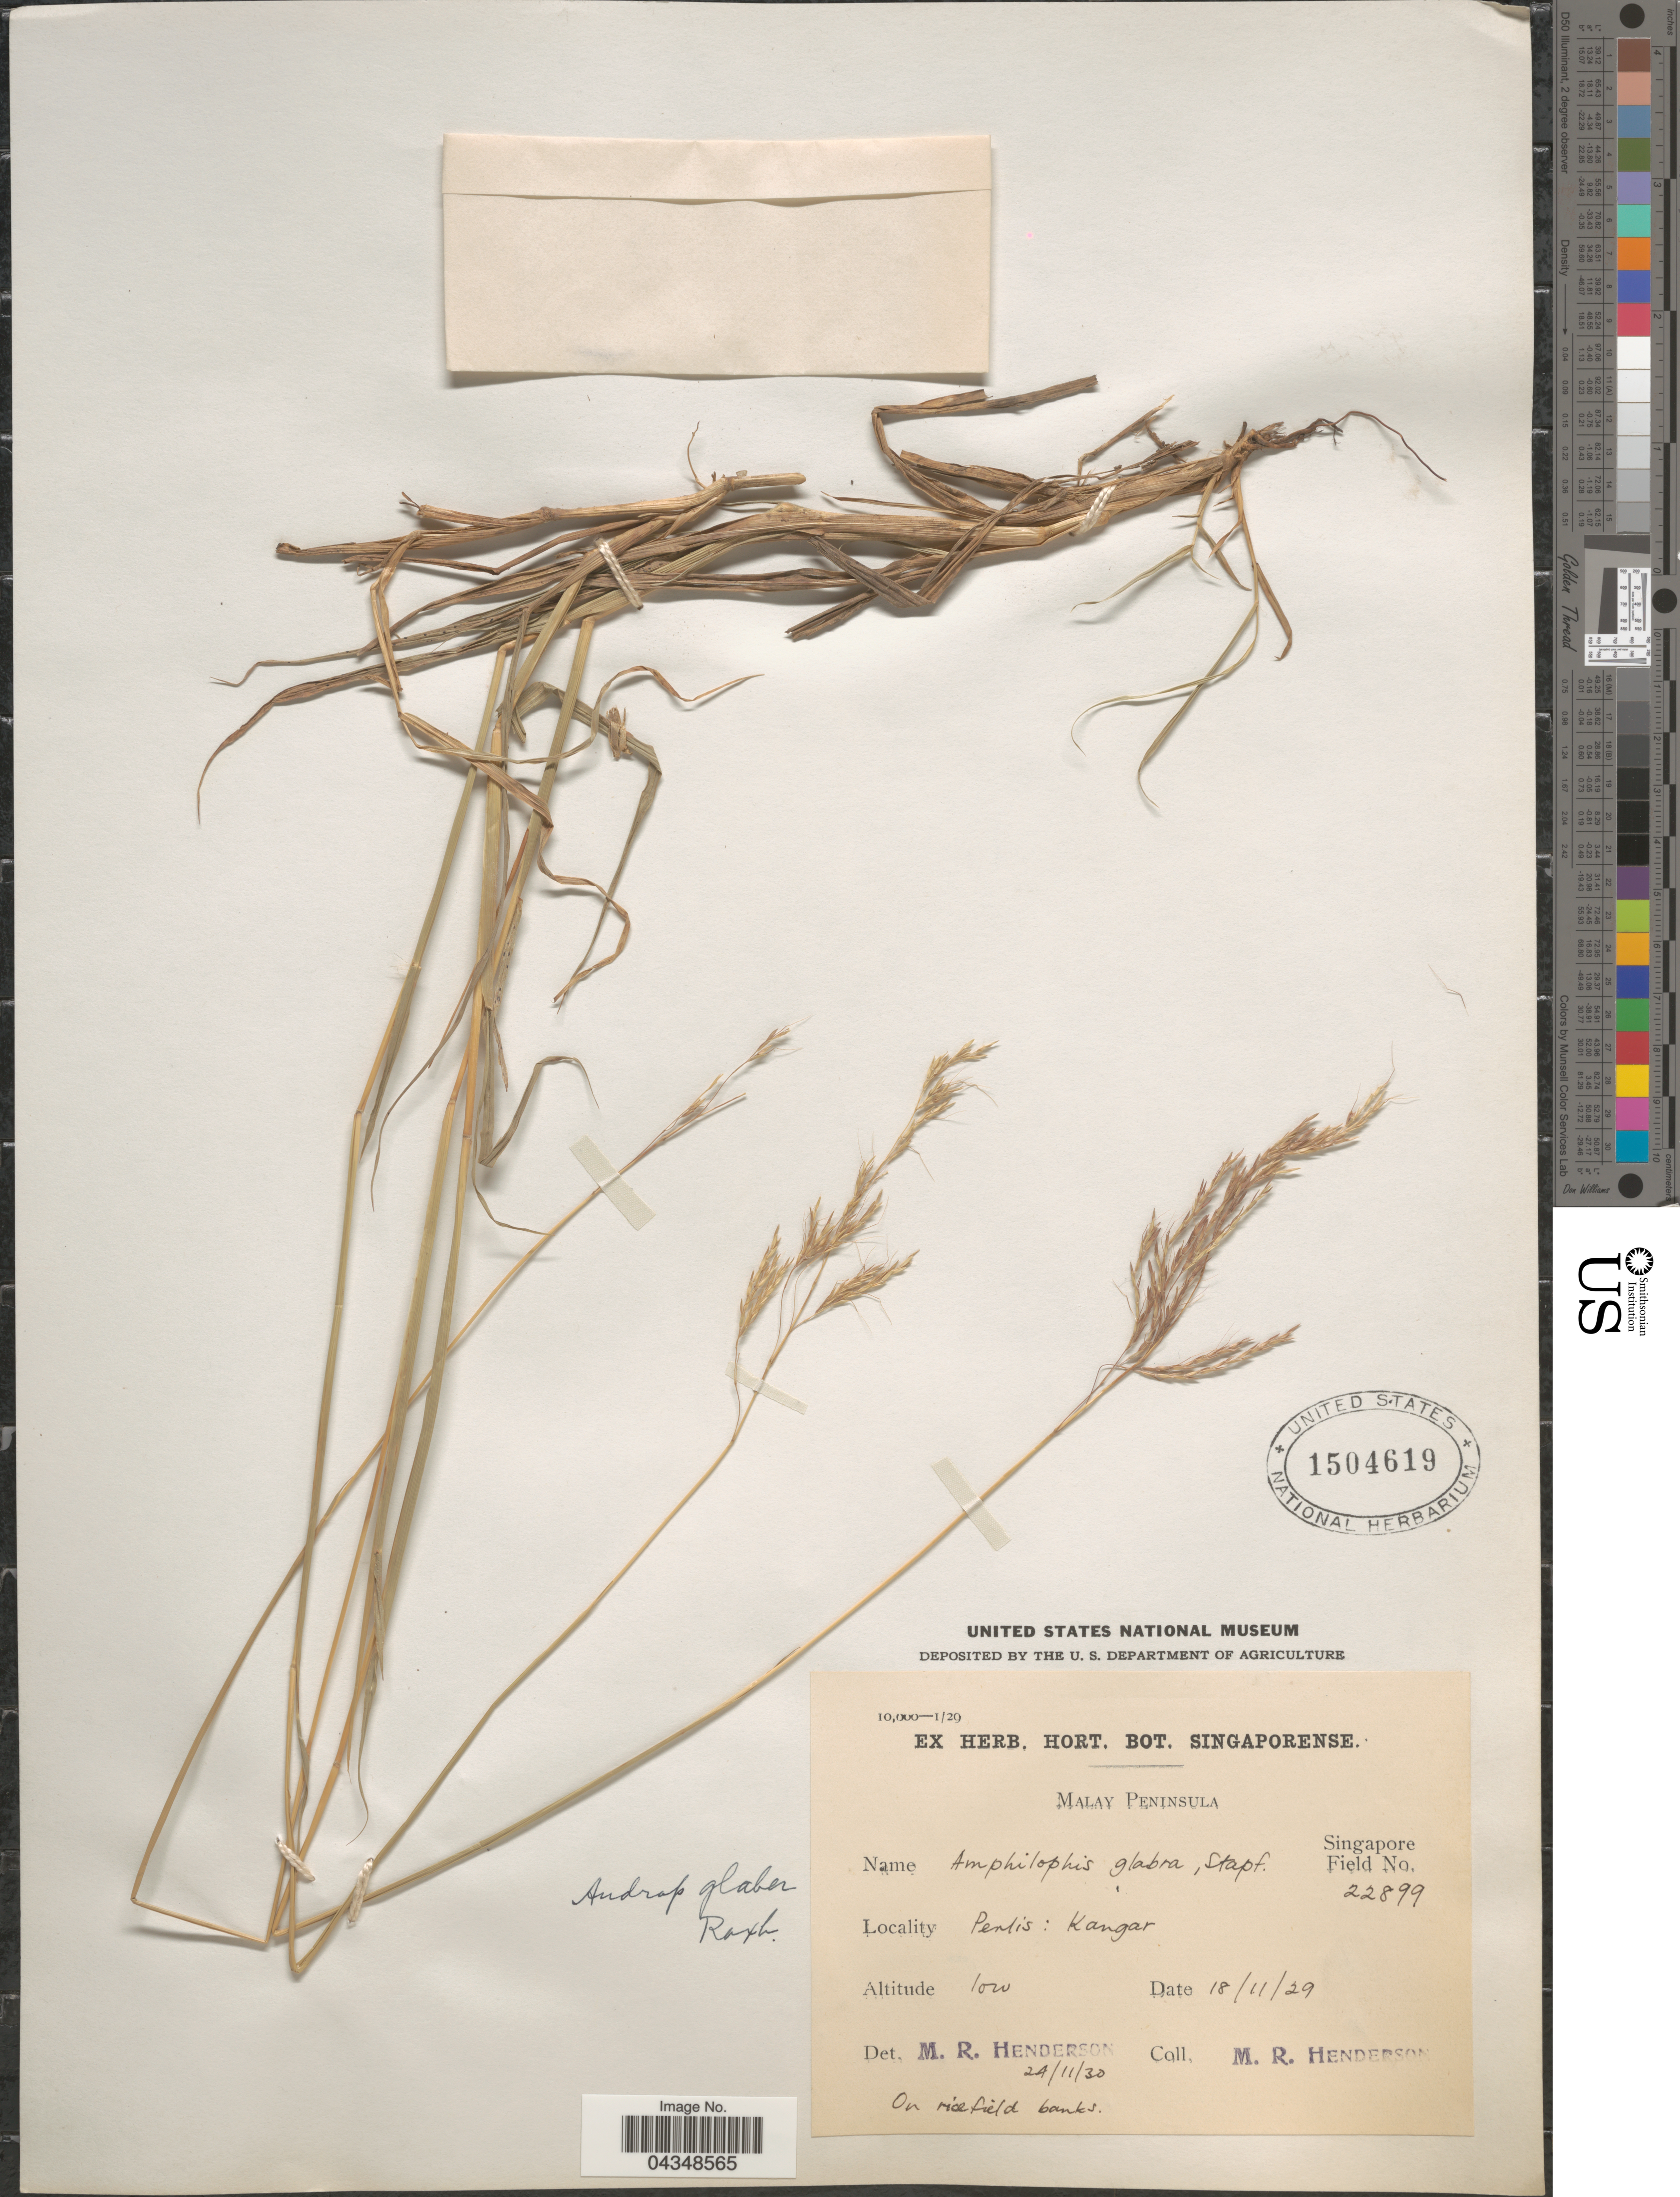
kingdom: Plantae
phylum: Tracheophyta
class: Liliopsida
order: Poales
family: Poaceae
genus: Bothriochloa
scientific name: Bothriochloa bladhii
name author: (Retz.) S.T. Blake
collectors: M. Henderson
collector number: Singapore Field 22899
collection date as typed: Transcribed d/m/y: 18/11/29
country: Malaysia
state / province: Perlis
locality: Malay Peninsula. Perlis: Kangar.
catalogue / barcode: US 1504619